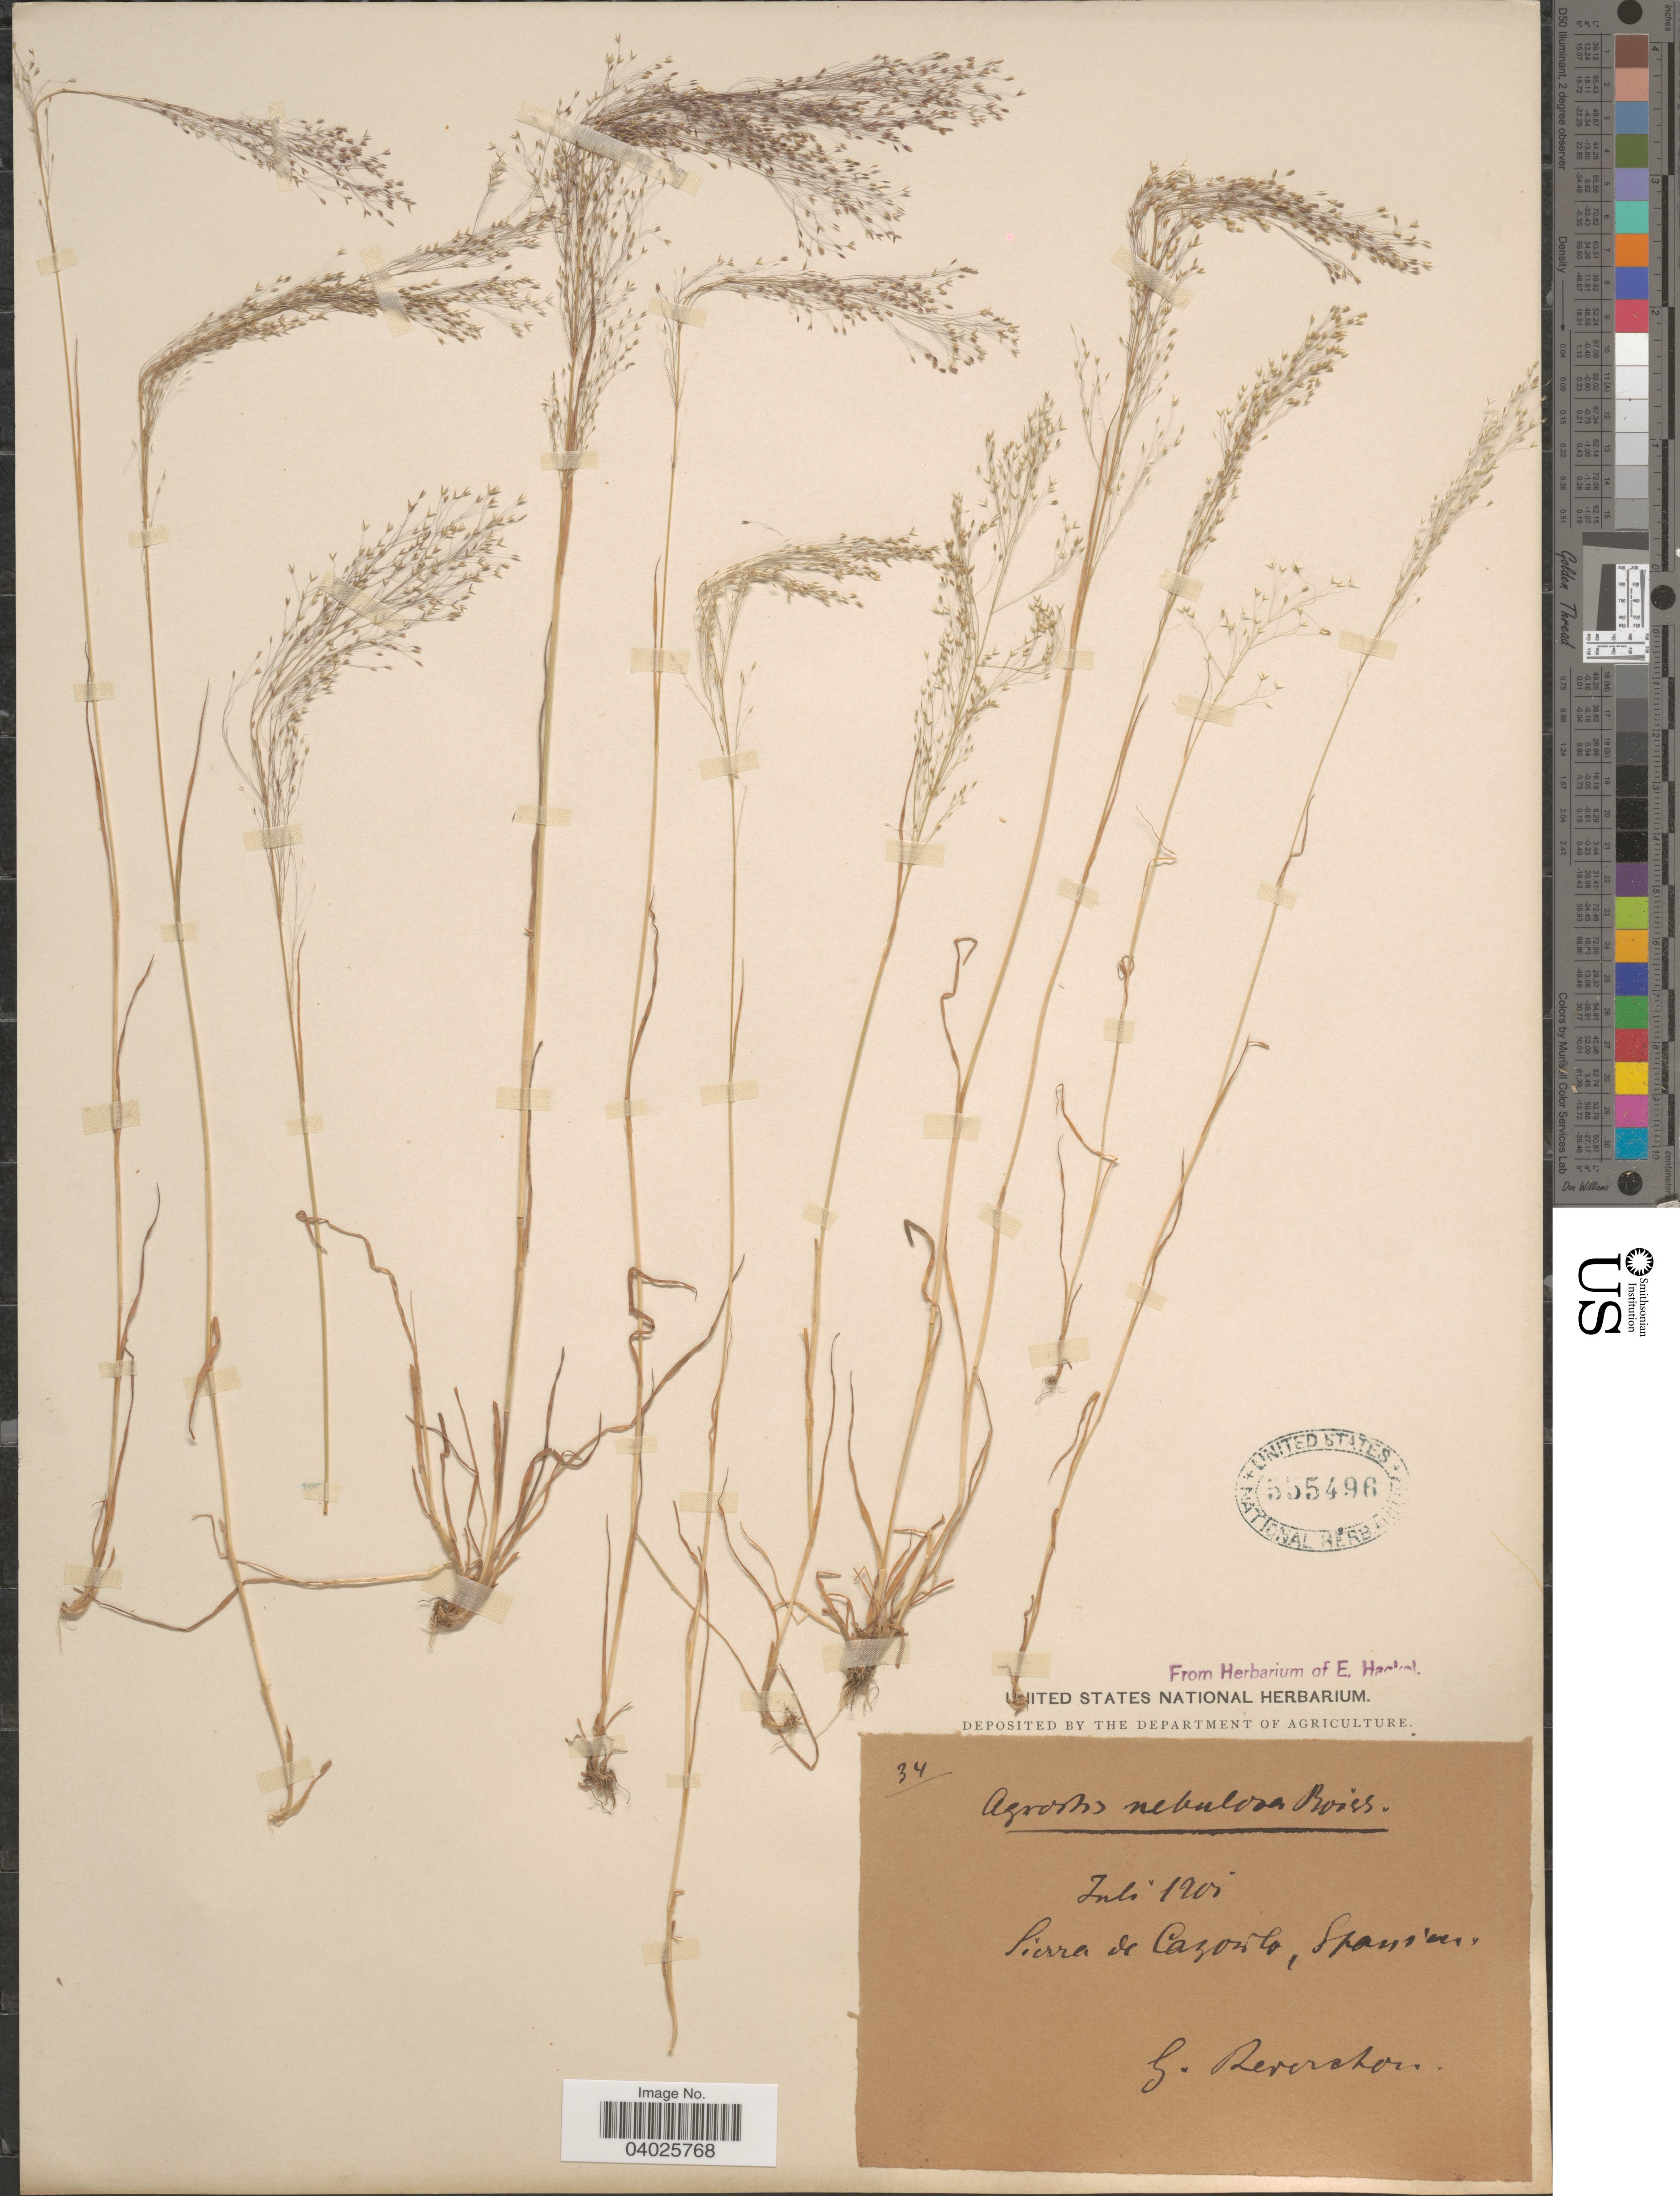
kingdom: Plantae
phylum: Tracheophyta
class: Liliopsida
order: Poales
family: Poaceae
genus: Agrostis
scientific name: Agrostis nebulosa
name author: Boiss. & Reut.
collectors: J. Reverchon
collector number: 34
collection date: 1901-07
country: Spain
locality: Sierra de Cazorlo, Spanien.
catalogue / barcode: US 555496